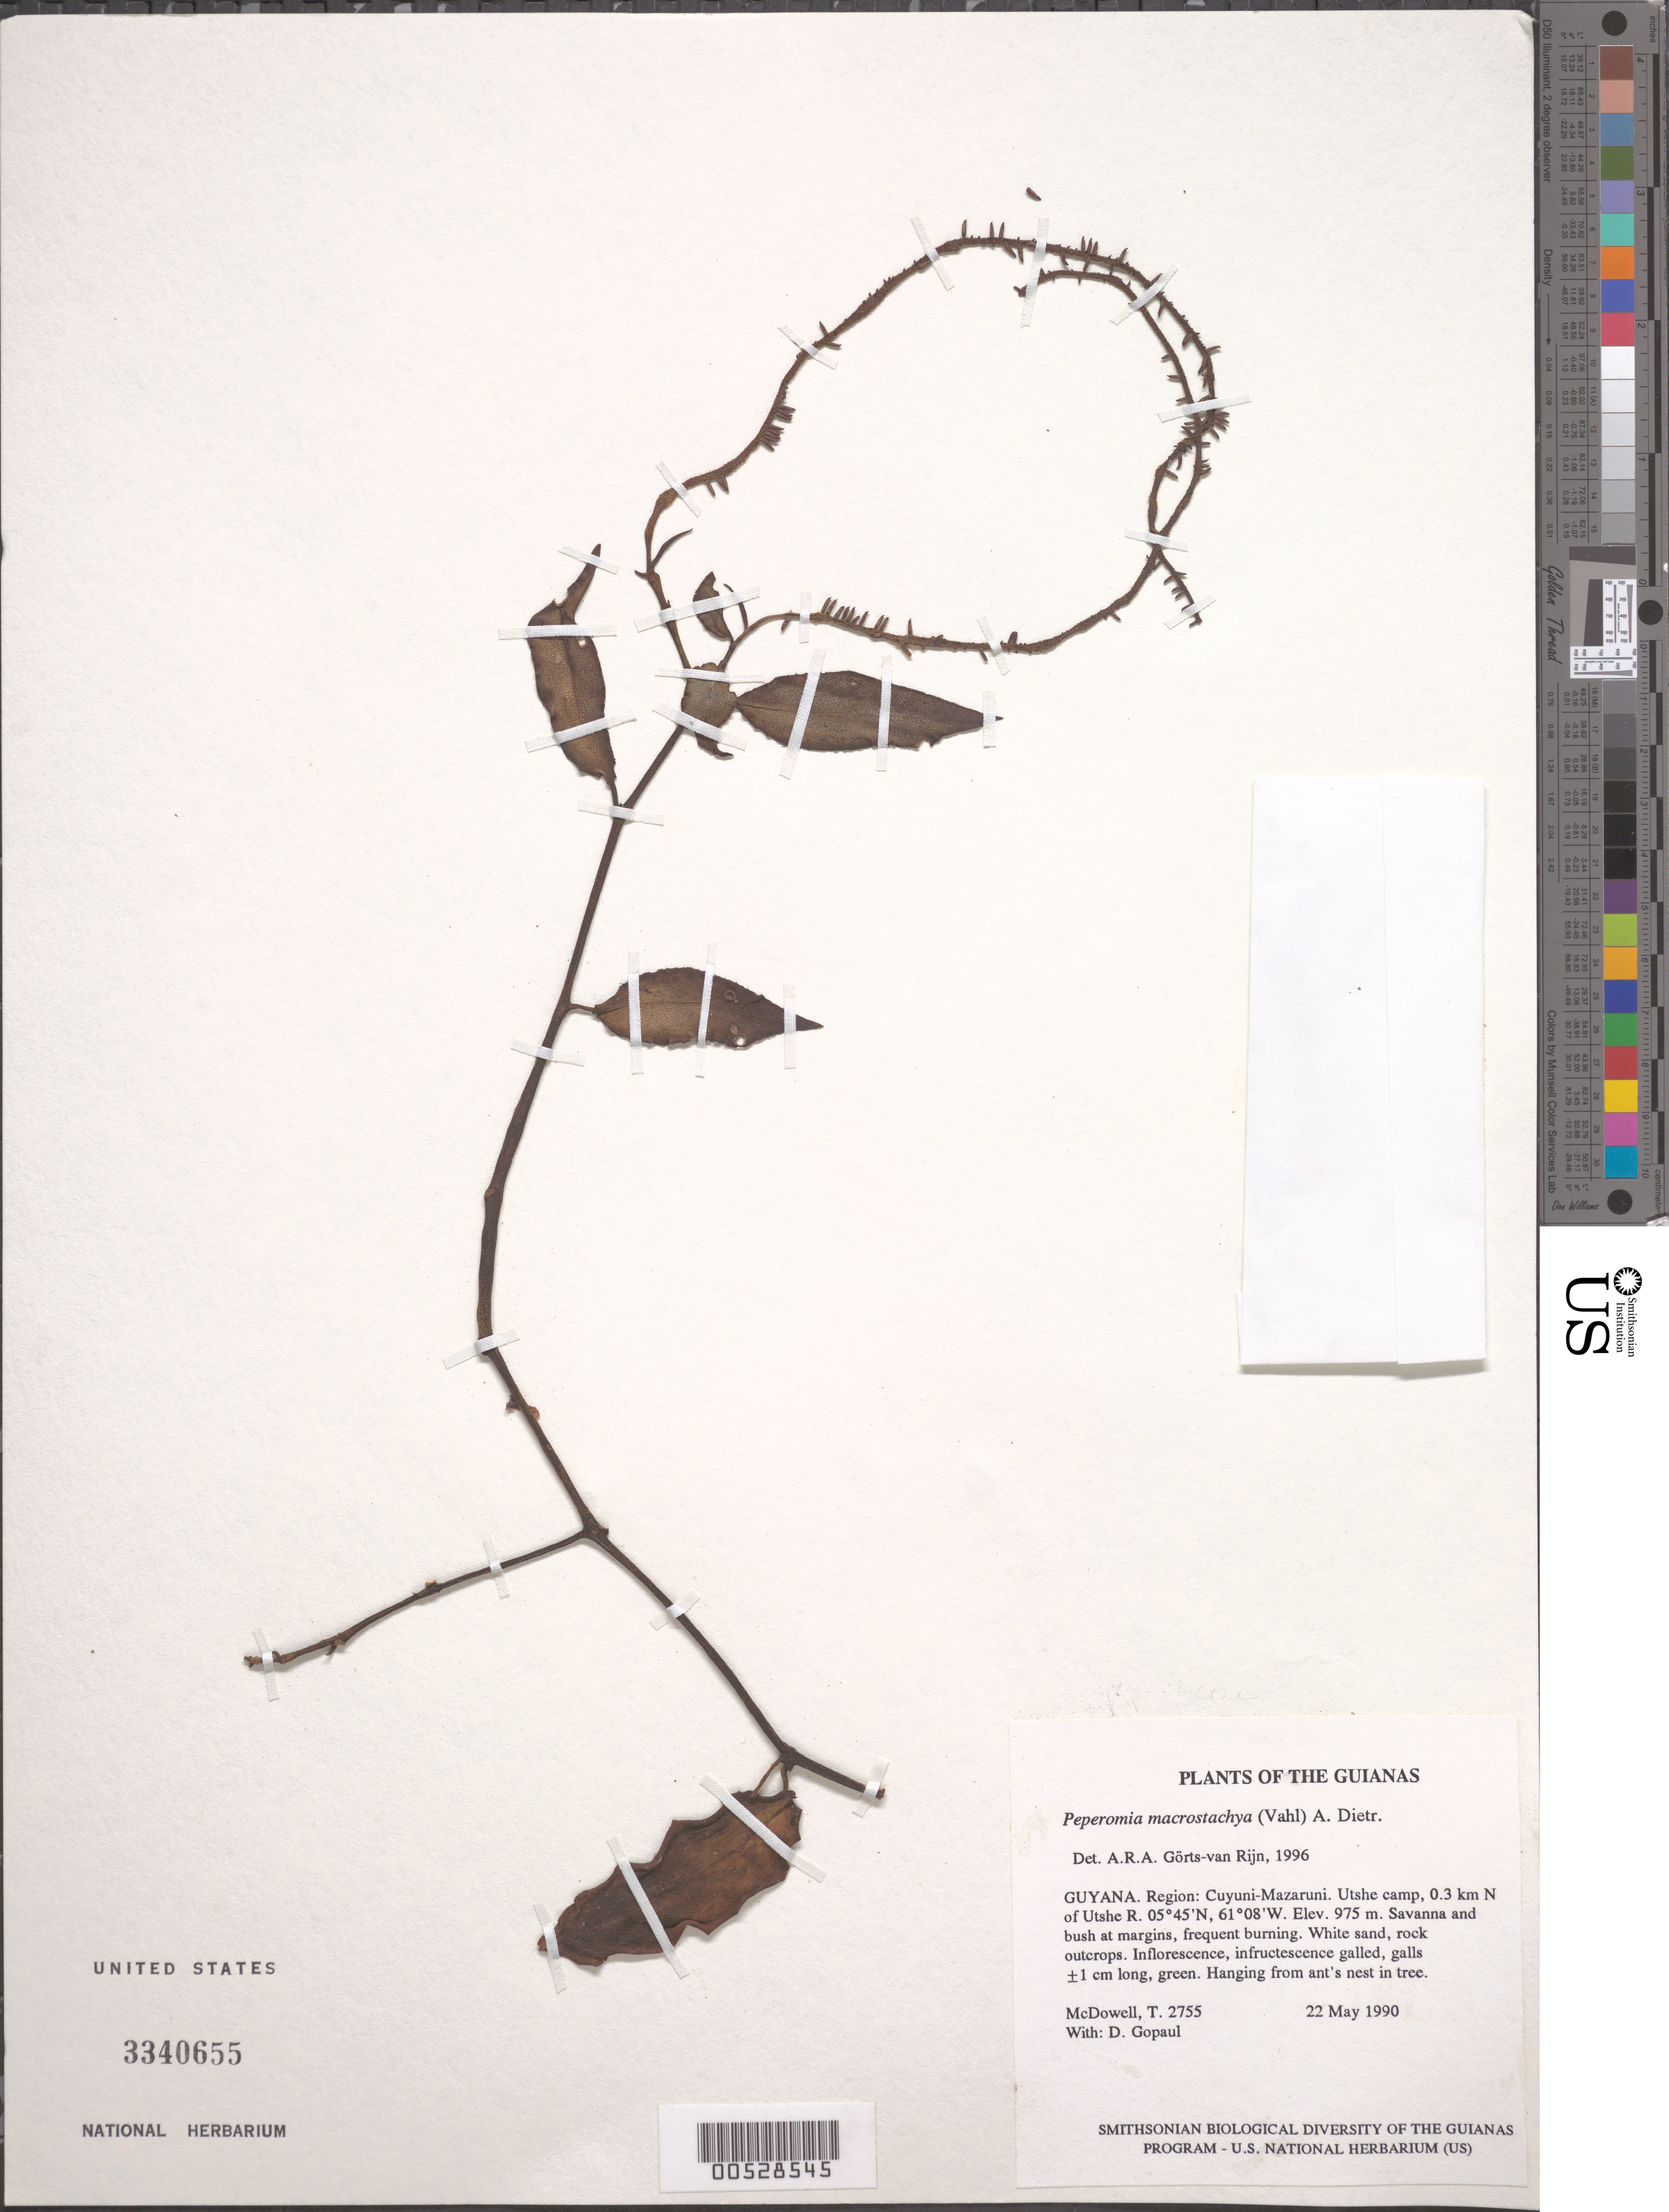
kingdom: Plantae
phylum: Tracheophyta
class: Magnoliopsida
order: Piperales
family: Piperaceae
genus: Peperomia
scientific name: Peperomia macrostachya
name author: (Vahl) A. Dietr.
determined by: Görts-van Rijn, A. R. A.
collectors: T. McDowell & D. Gopaul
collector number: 2755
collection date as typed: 22 May 1990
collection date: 1990-05-22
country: Guyana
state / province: Cuyuni-Mazaruni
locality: Utshi camp, 0.3 km N of Utshi R, just S of forest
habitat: Savanna and bush at margins, frequent burning. White sand, rock outcrops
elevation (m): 975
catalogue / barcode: US 3340655